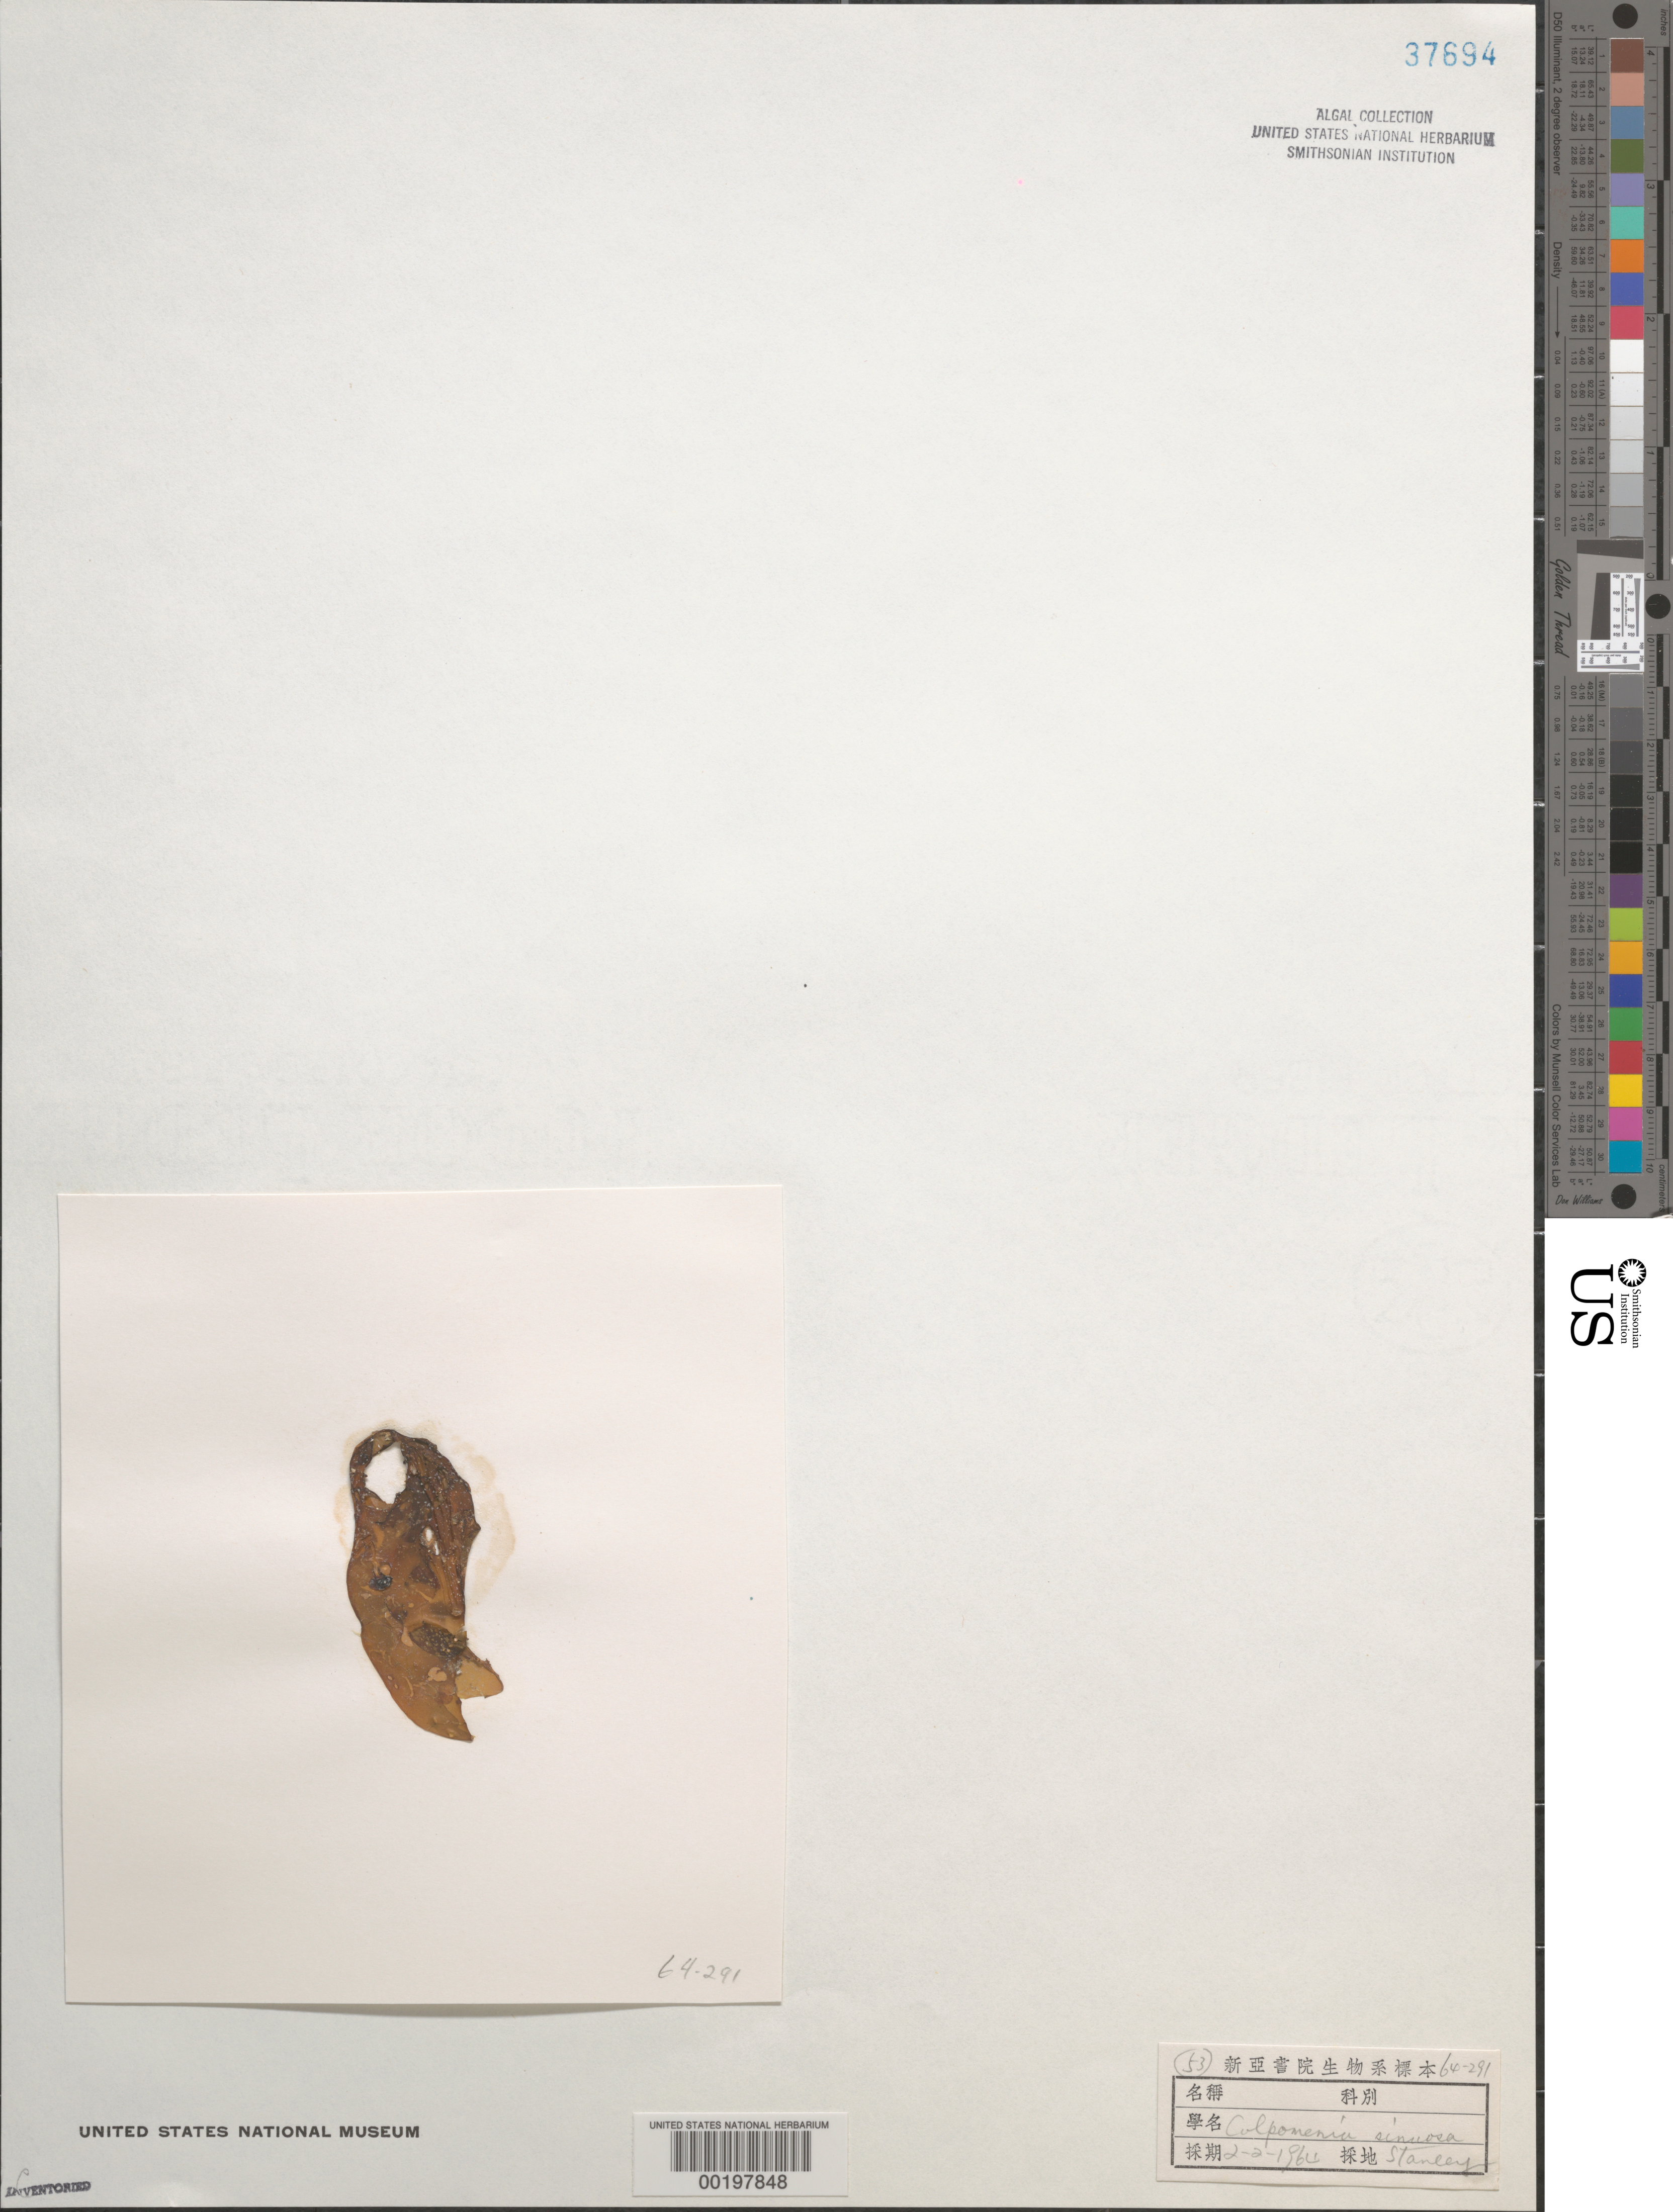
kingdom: Chromista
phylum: Ochrophyta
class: Phaeophyceae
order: Scytosiphonales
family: Scytosiphonaceae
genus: Colpomenia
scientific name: Colpomenia sinuosa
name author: (K. Mert. ex Roth) Derbes & Solier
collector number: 64-291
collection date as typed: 02 Feb 1964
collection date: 1964-02-02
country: China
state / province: Hong Kong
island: Hong Kong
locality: Stanley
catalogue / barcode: US 37694